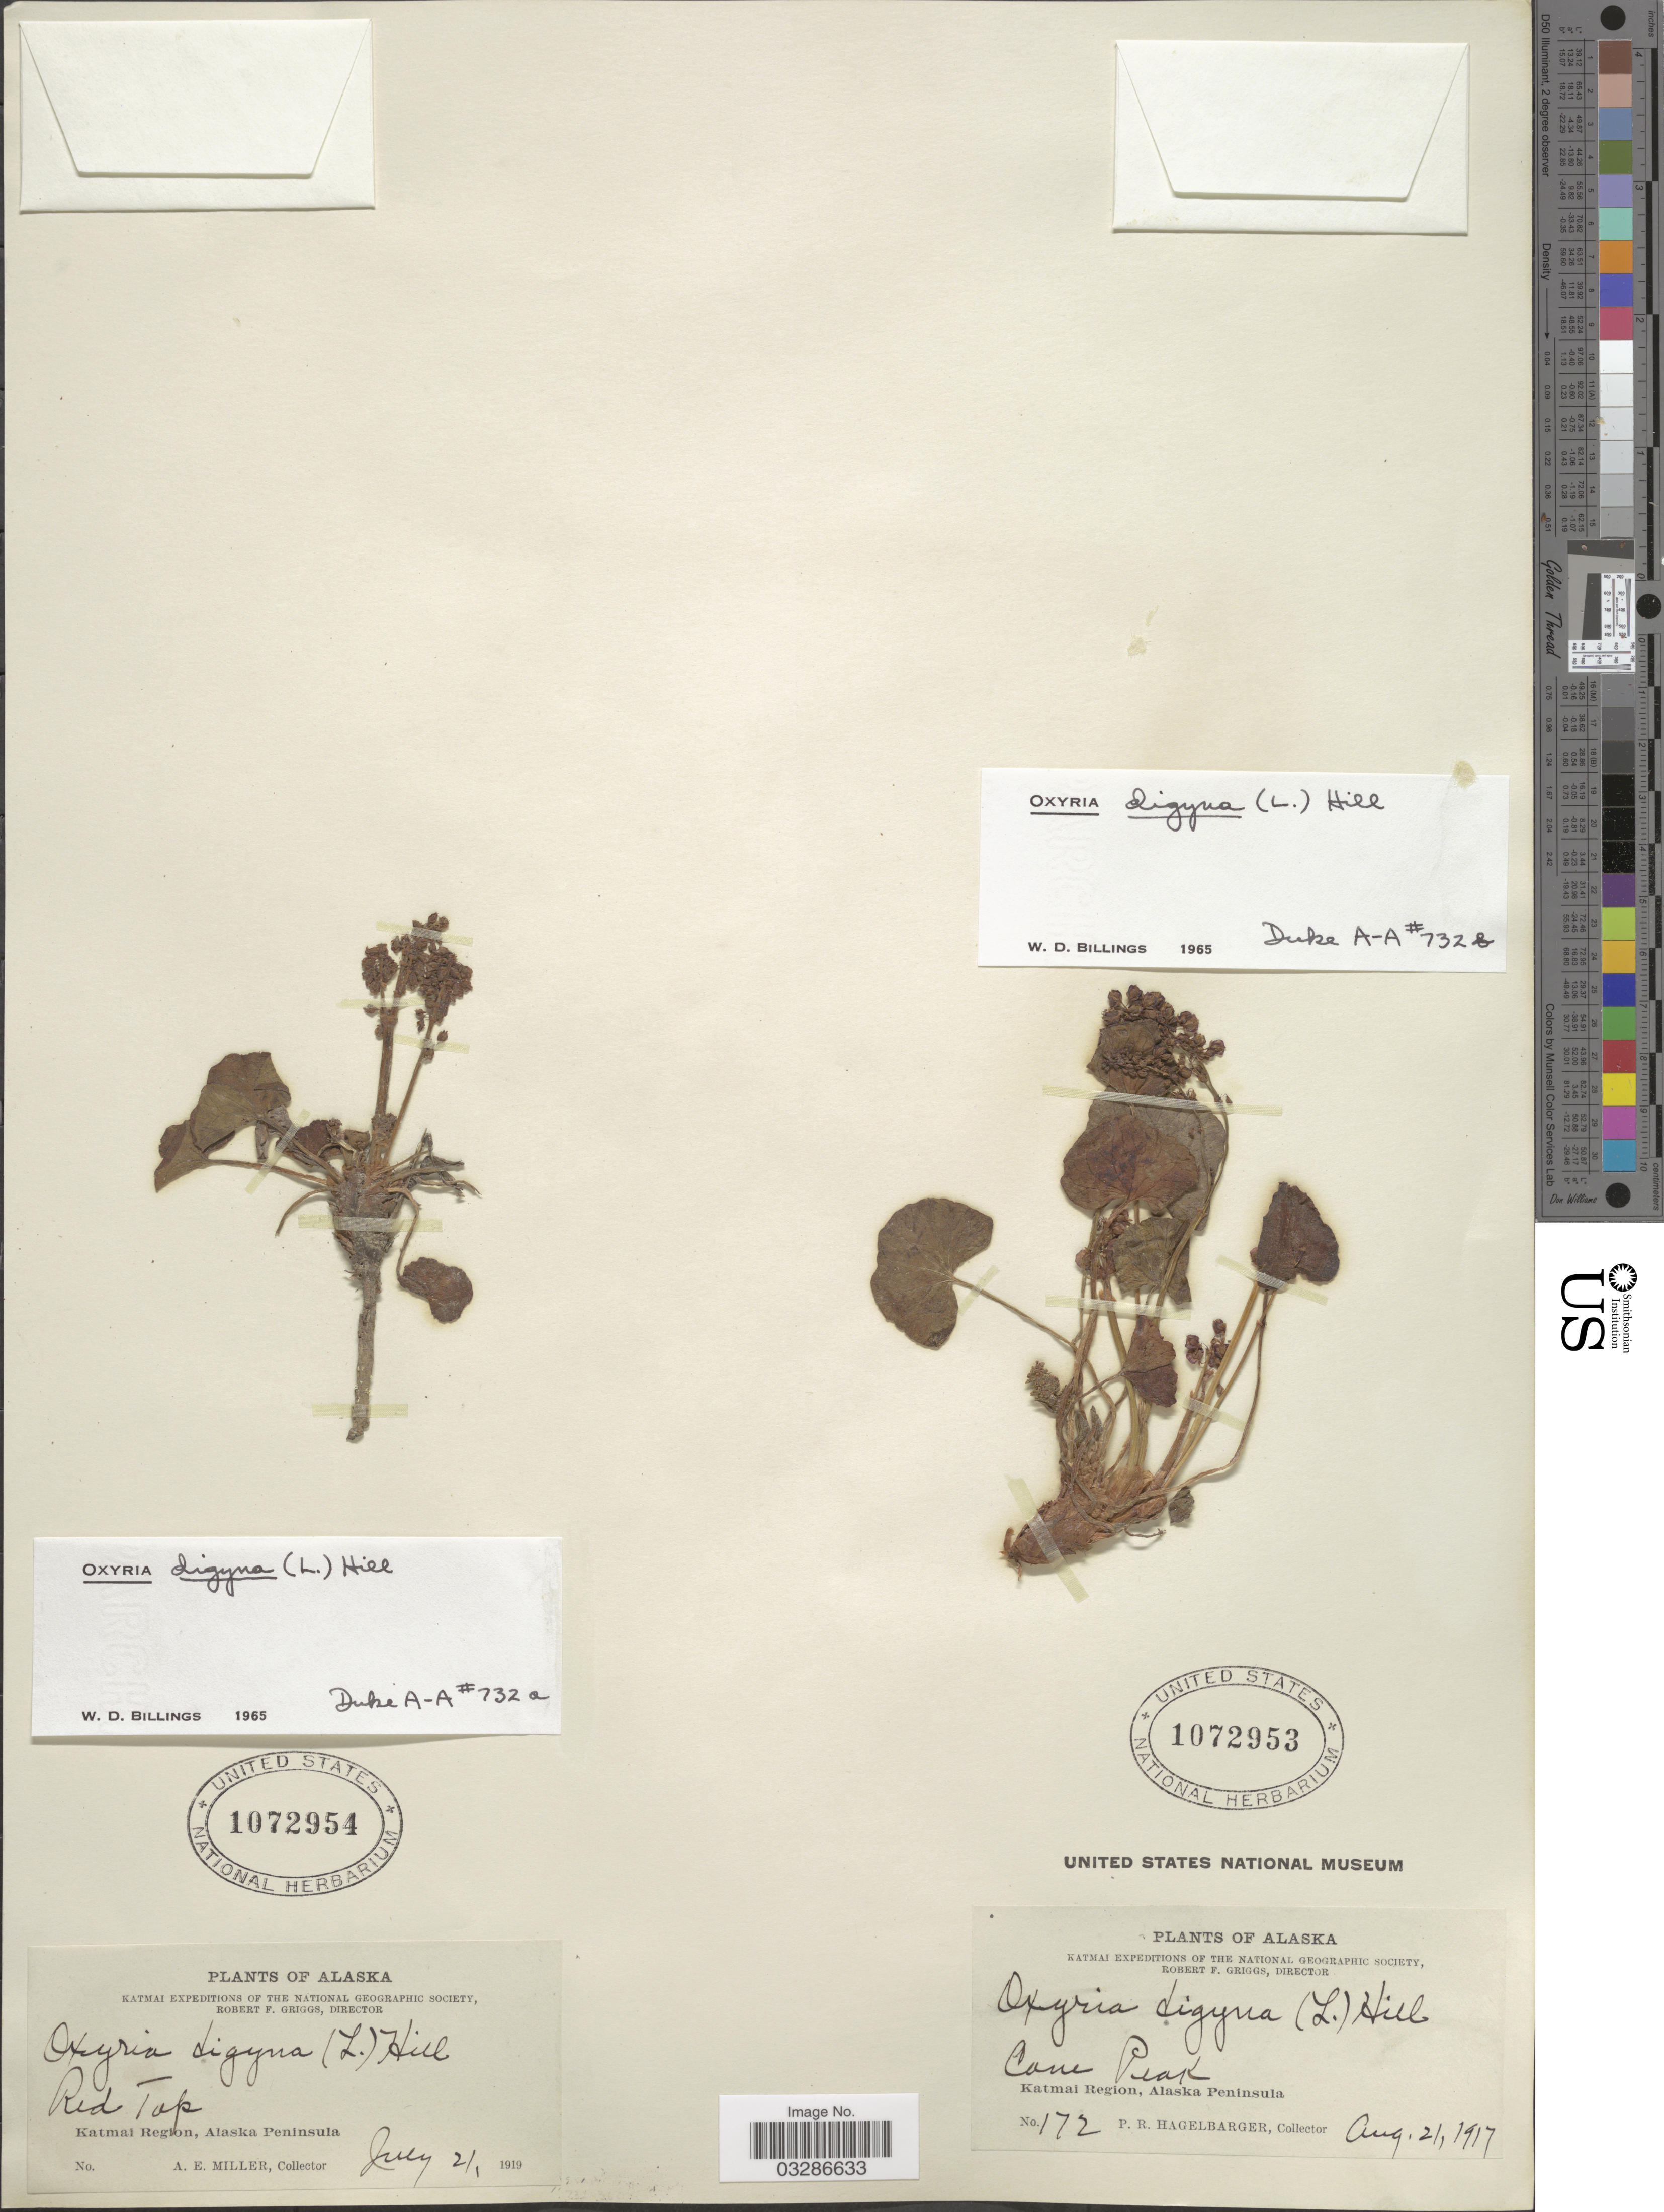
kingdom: Plantae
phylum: Tracheophyta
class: Magnoliopsida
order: Caryophyllales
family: Polygonaceae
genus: Oxyria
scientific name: Oxyria digyna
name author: (L.) Hill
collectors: P. Hagelbarger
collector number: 172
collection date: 1917-08-21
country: United States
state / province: Alaska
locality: Cone Peak, Katmai Region, Alaska Peninsula.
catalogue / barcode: US 1072953-2